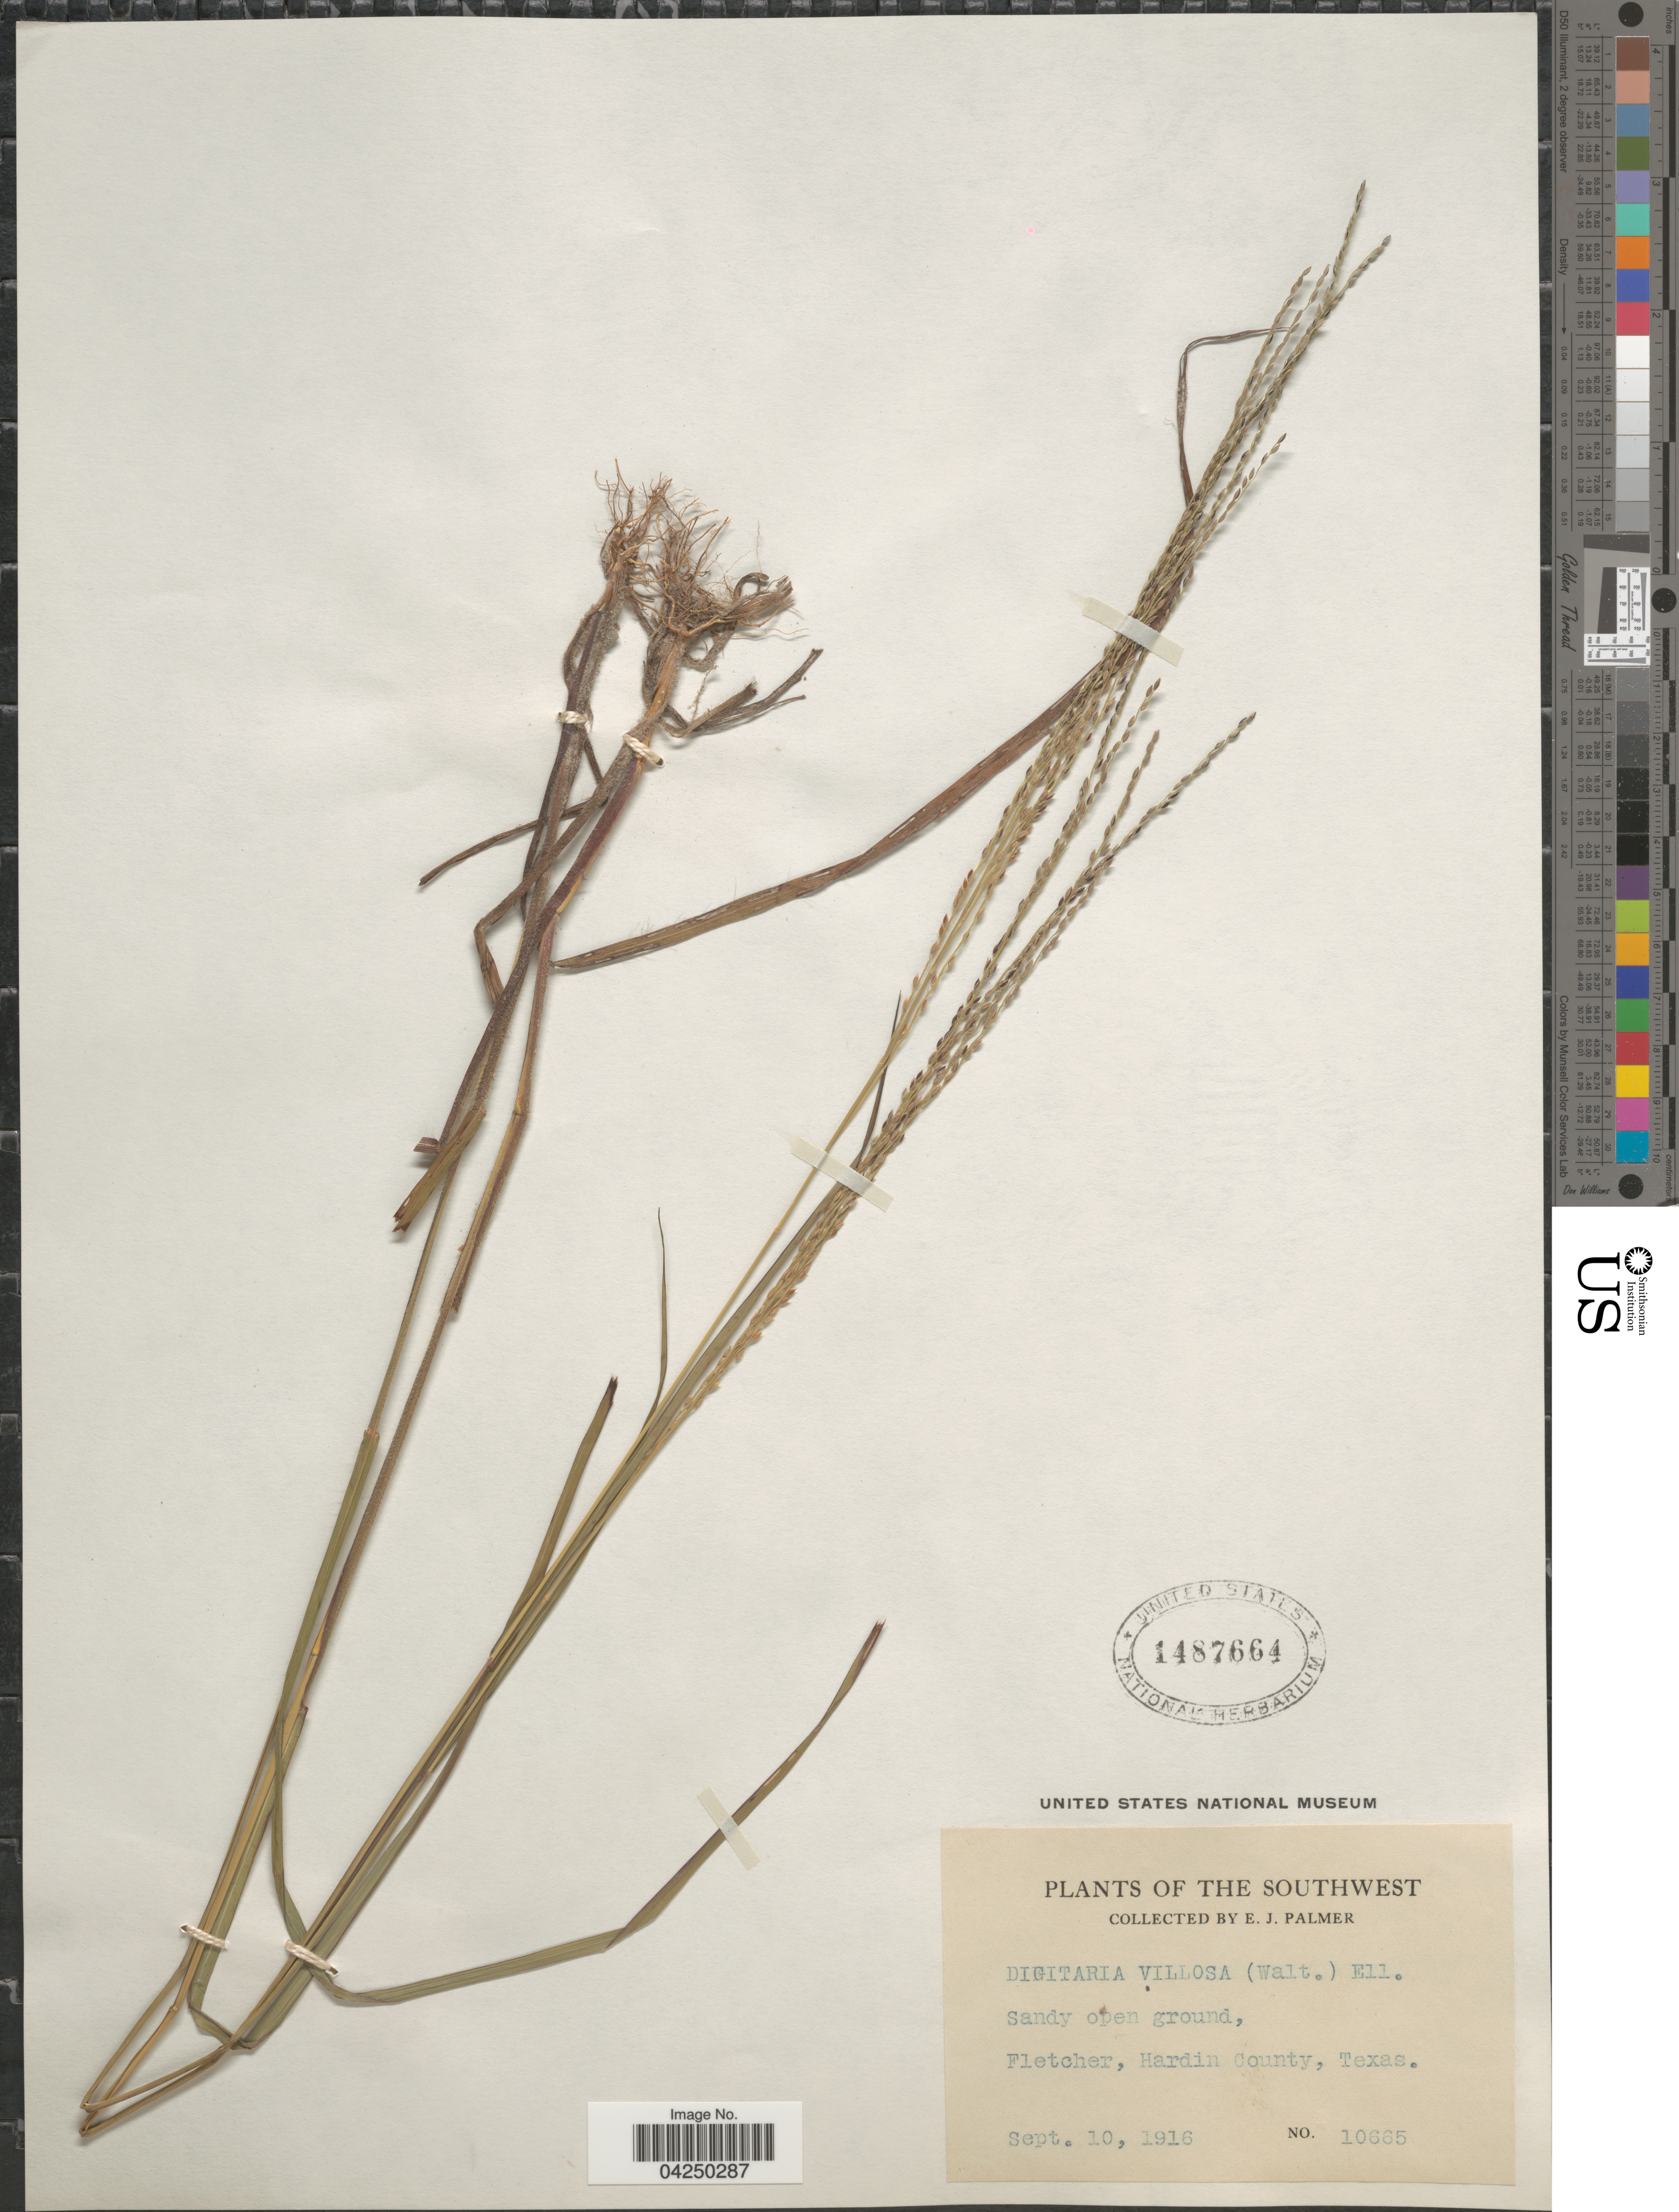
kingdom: Plantae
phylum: Tracheophyta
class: Liliopsida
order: Poales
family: Poaceae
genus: Digitaria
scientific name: Digitaria villosa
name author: (Walter) Pers.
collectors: E. J. Palmer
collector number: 10665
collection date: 1916-09-10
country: United States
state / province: Texas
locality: The Southwest. Sandy open ground, Fletcher, Hardin County.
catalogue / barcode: US 1487664